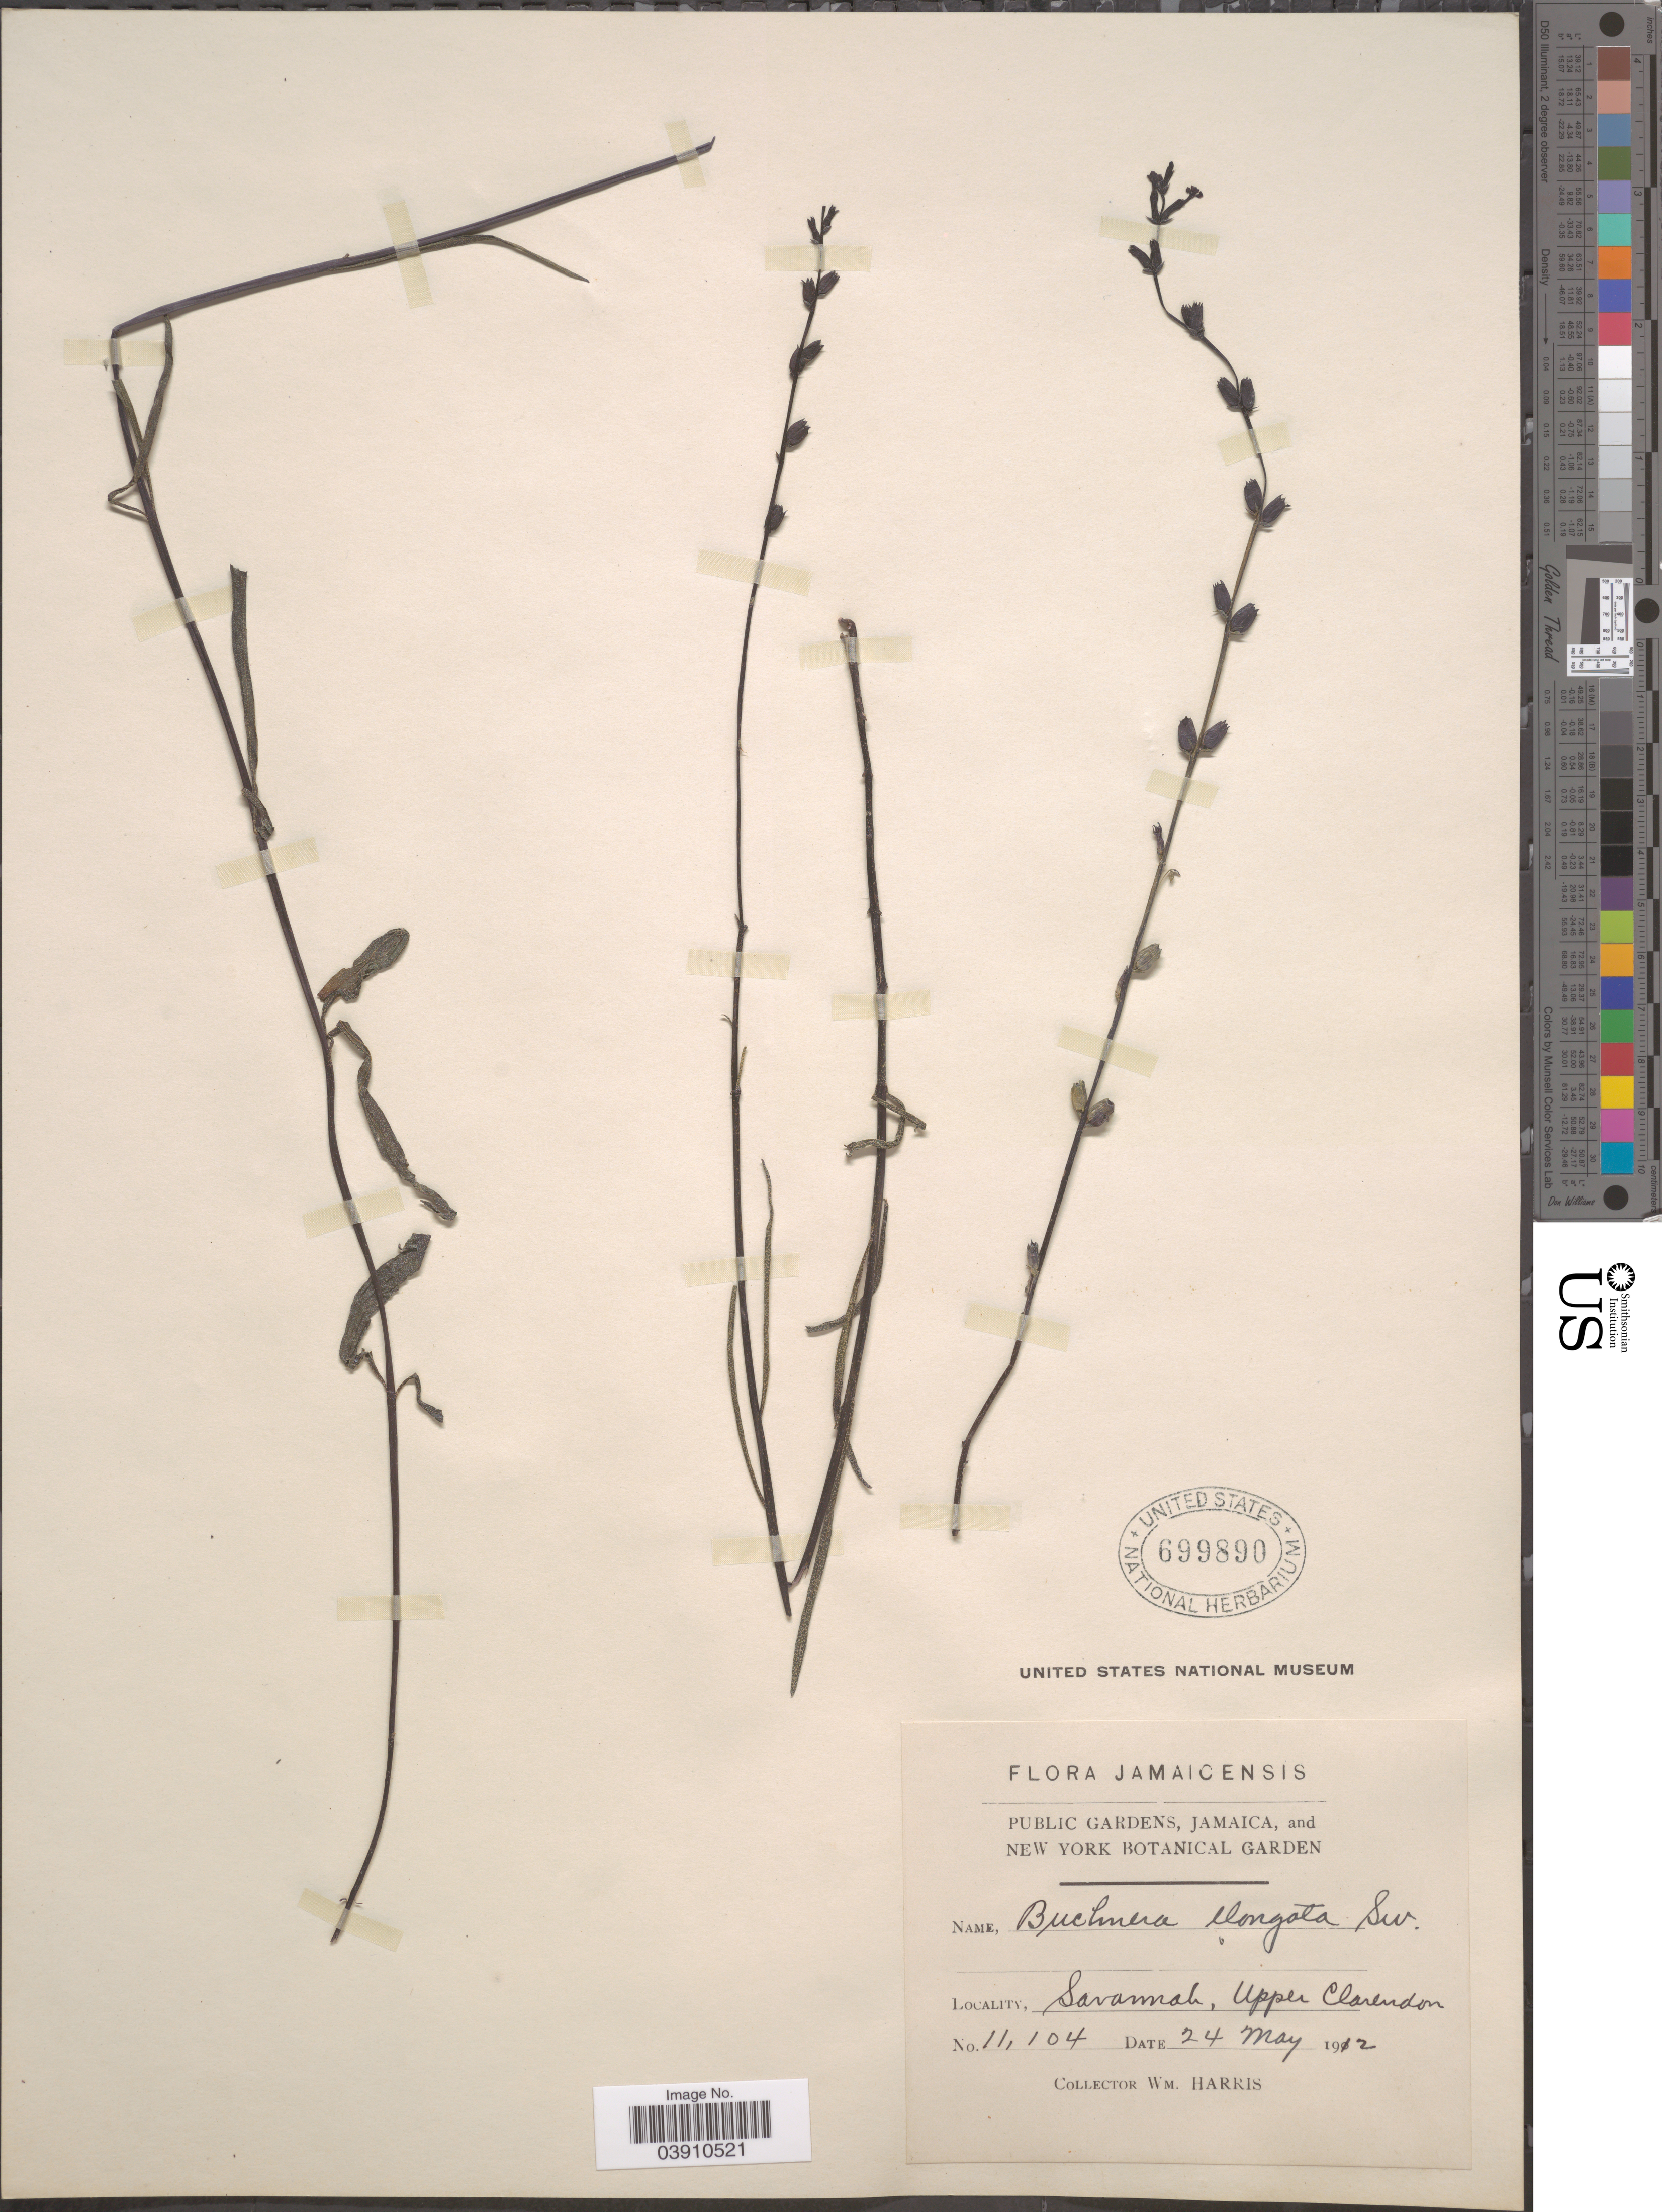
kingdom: Plantae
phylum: Tracheophyta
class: Magnoliopsida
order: Lamiales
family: Orobanchaceae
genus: Buchnera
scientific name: Buchnera longifolia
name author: Kunth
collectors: W. H. Harris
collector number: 11104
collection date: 1912-05-24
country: Jamaica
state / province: Clarendon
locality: Savannah, Upper Clarendon.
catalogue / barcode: US 699890